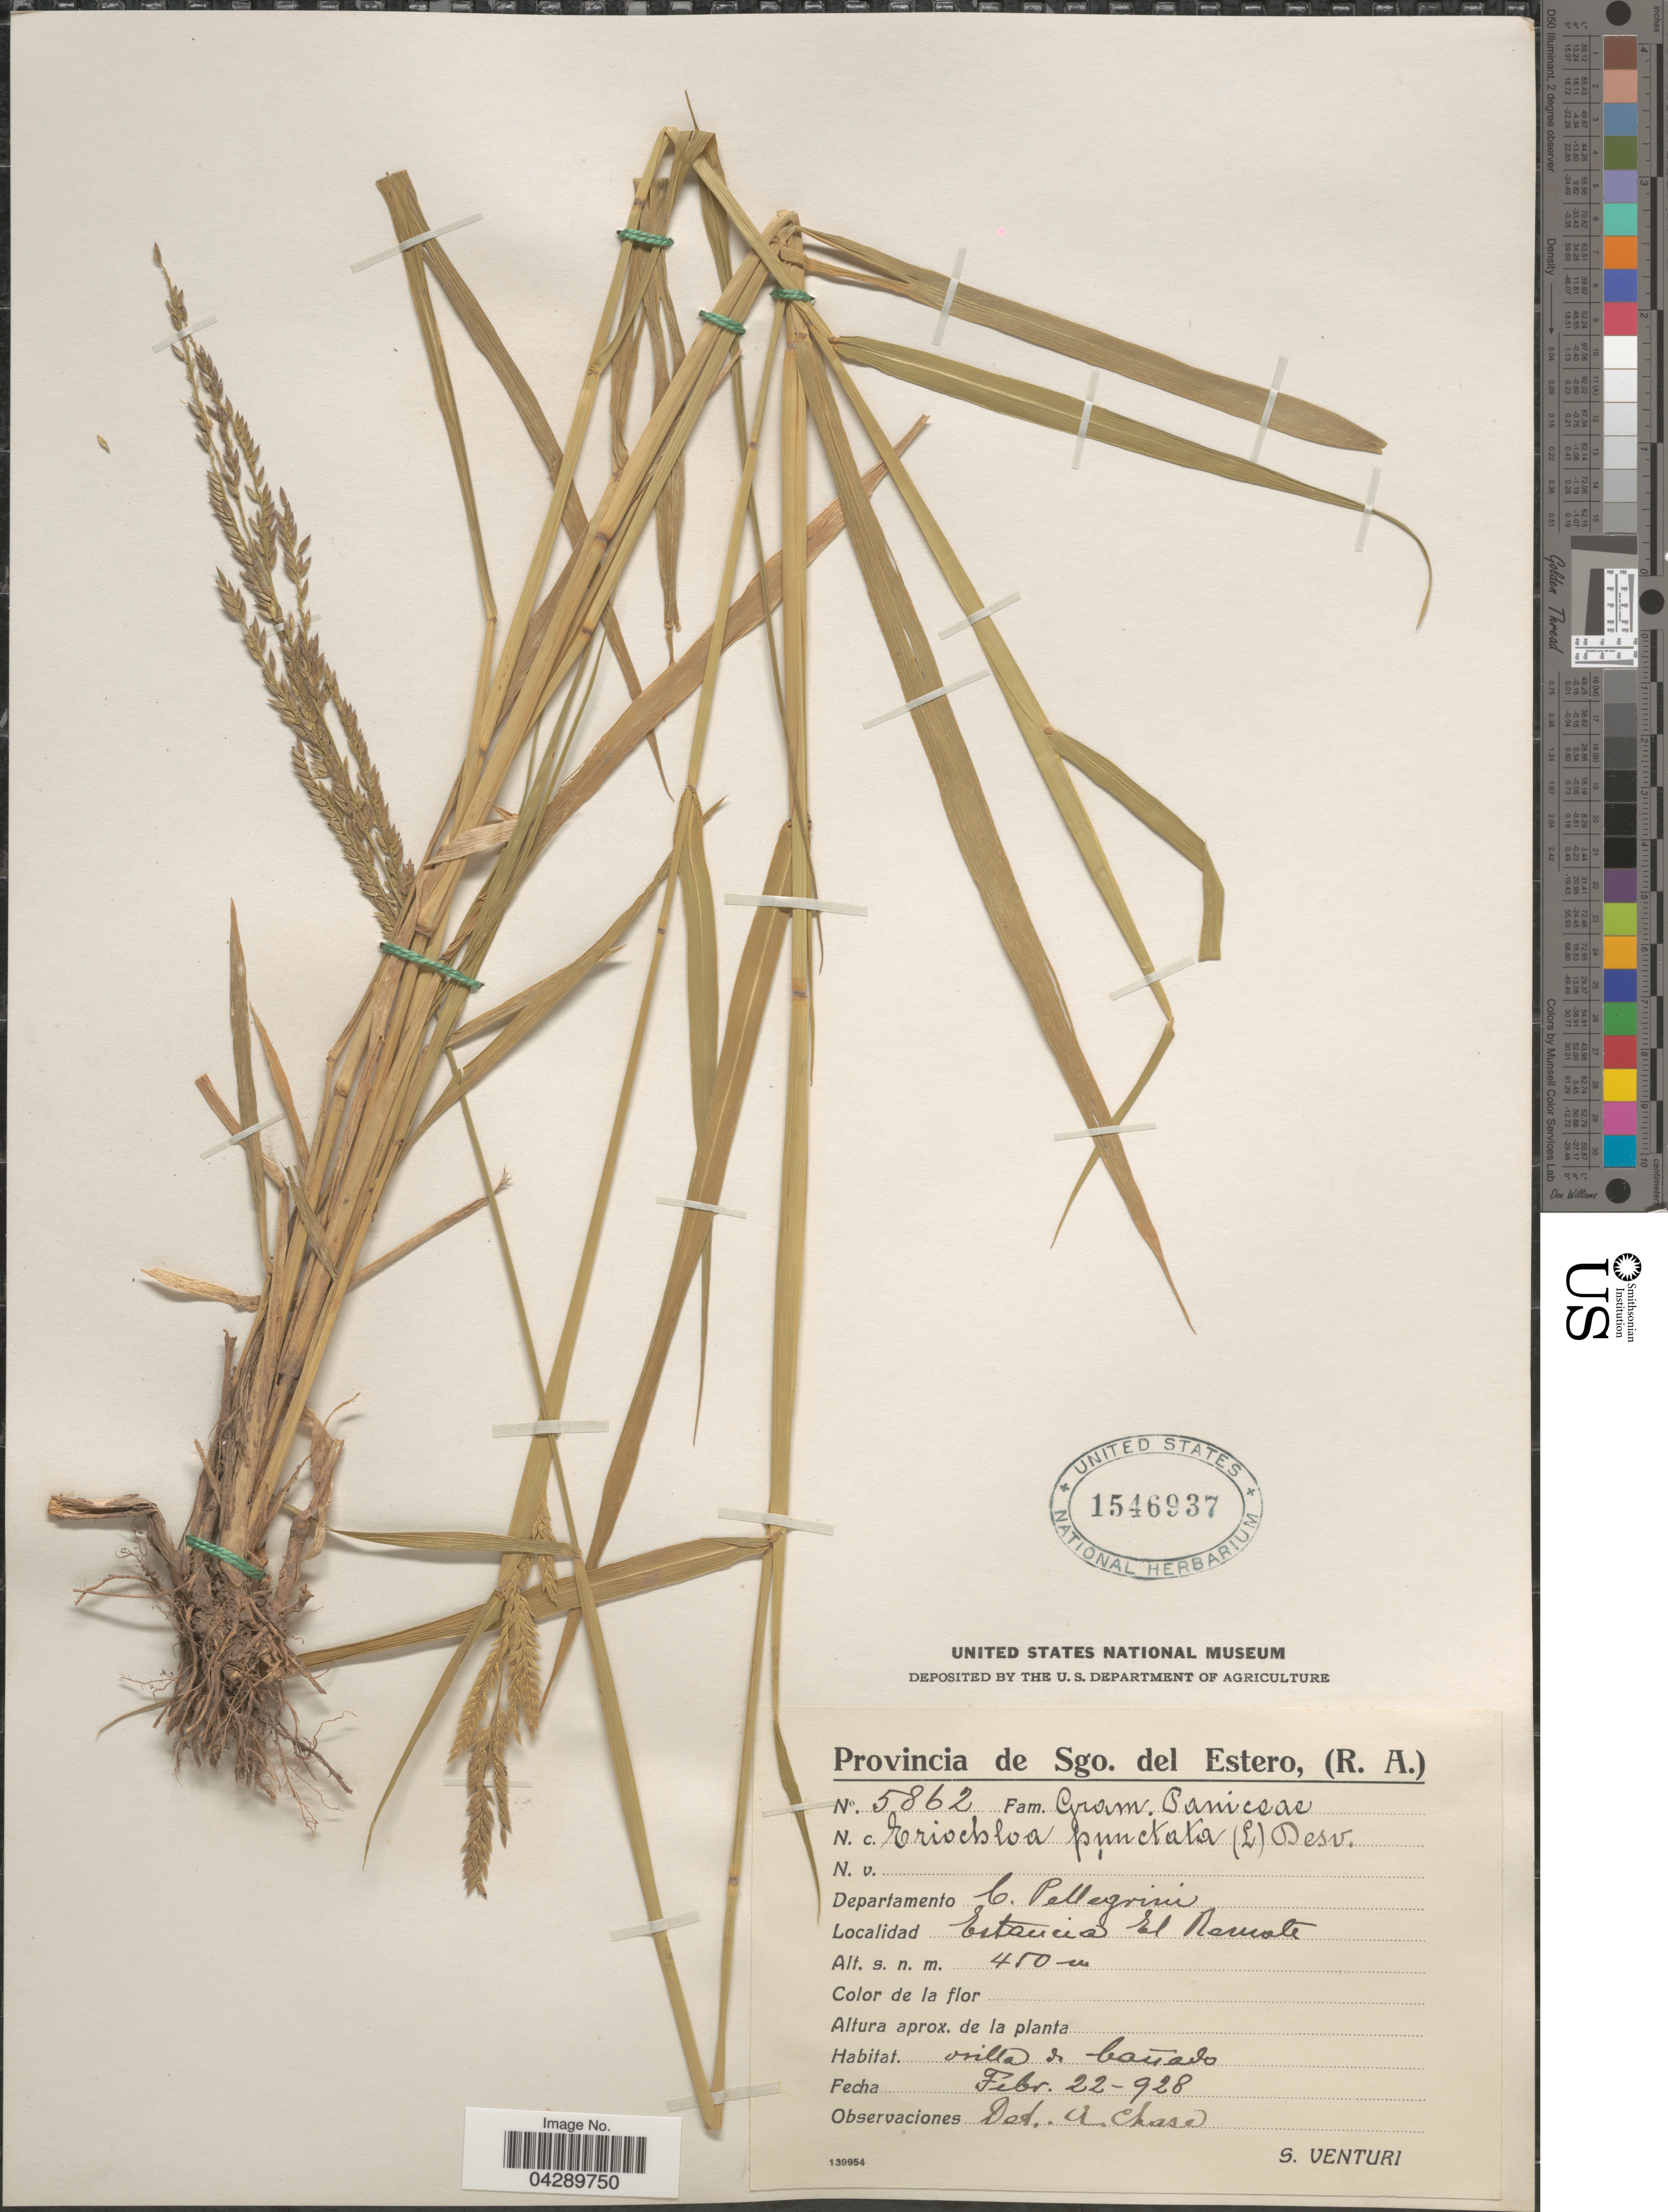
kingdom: Plantae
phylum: Tracheophyta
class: Liliopsida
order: Poales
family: Poaceae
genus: Eriochloa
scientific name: Eriochloa punctata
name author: (L.) Desv. ex Ham.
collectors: S. Venturi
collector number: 5862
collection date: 1928-02-22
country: Argentina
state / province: Santiago del Estero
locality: Departamento C. Pellegrini. Estancia El Remate. Orilla de bañado.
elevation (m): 450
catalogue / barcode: US 1546937